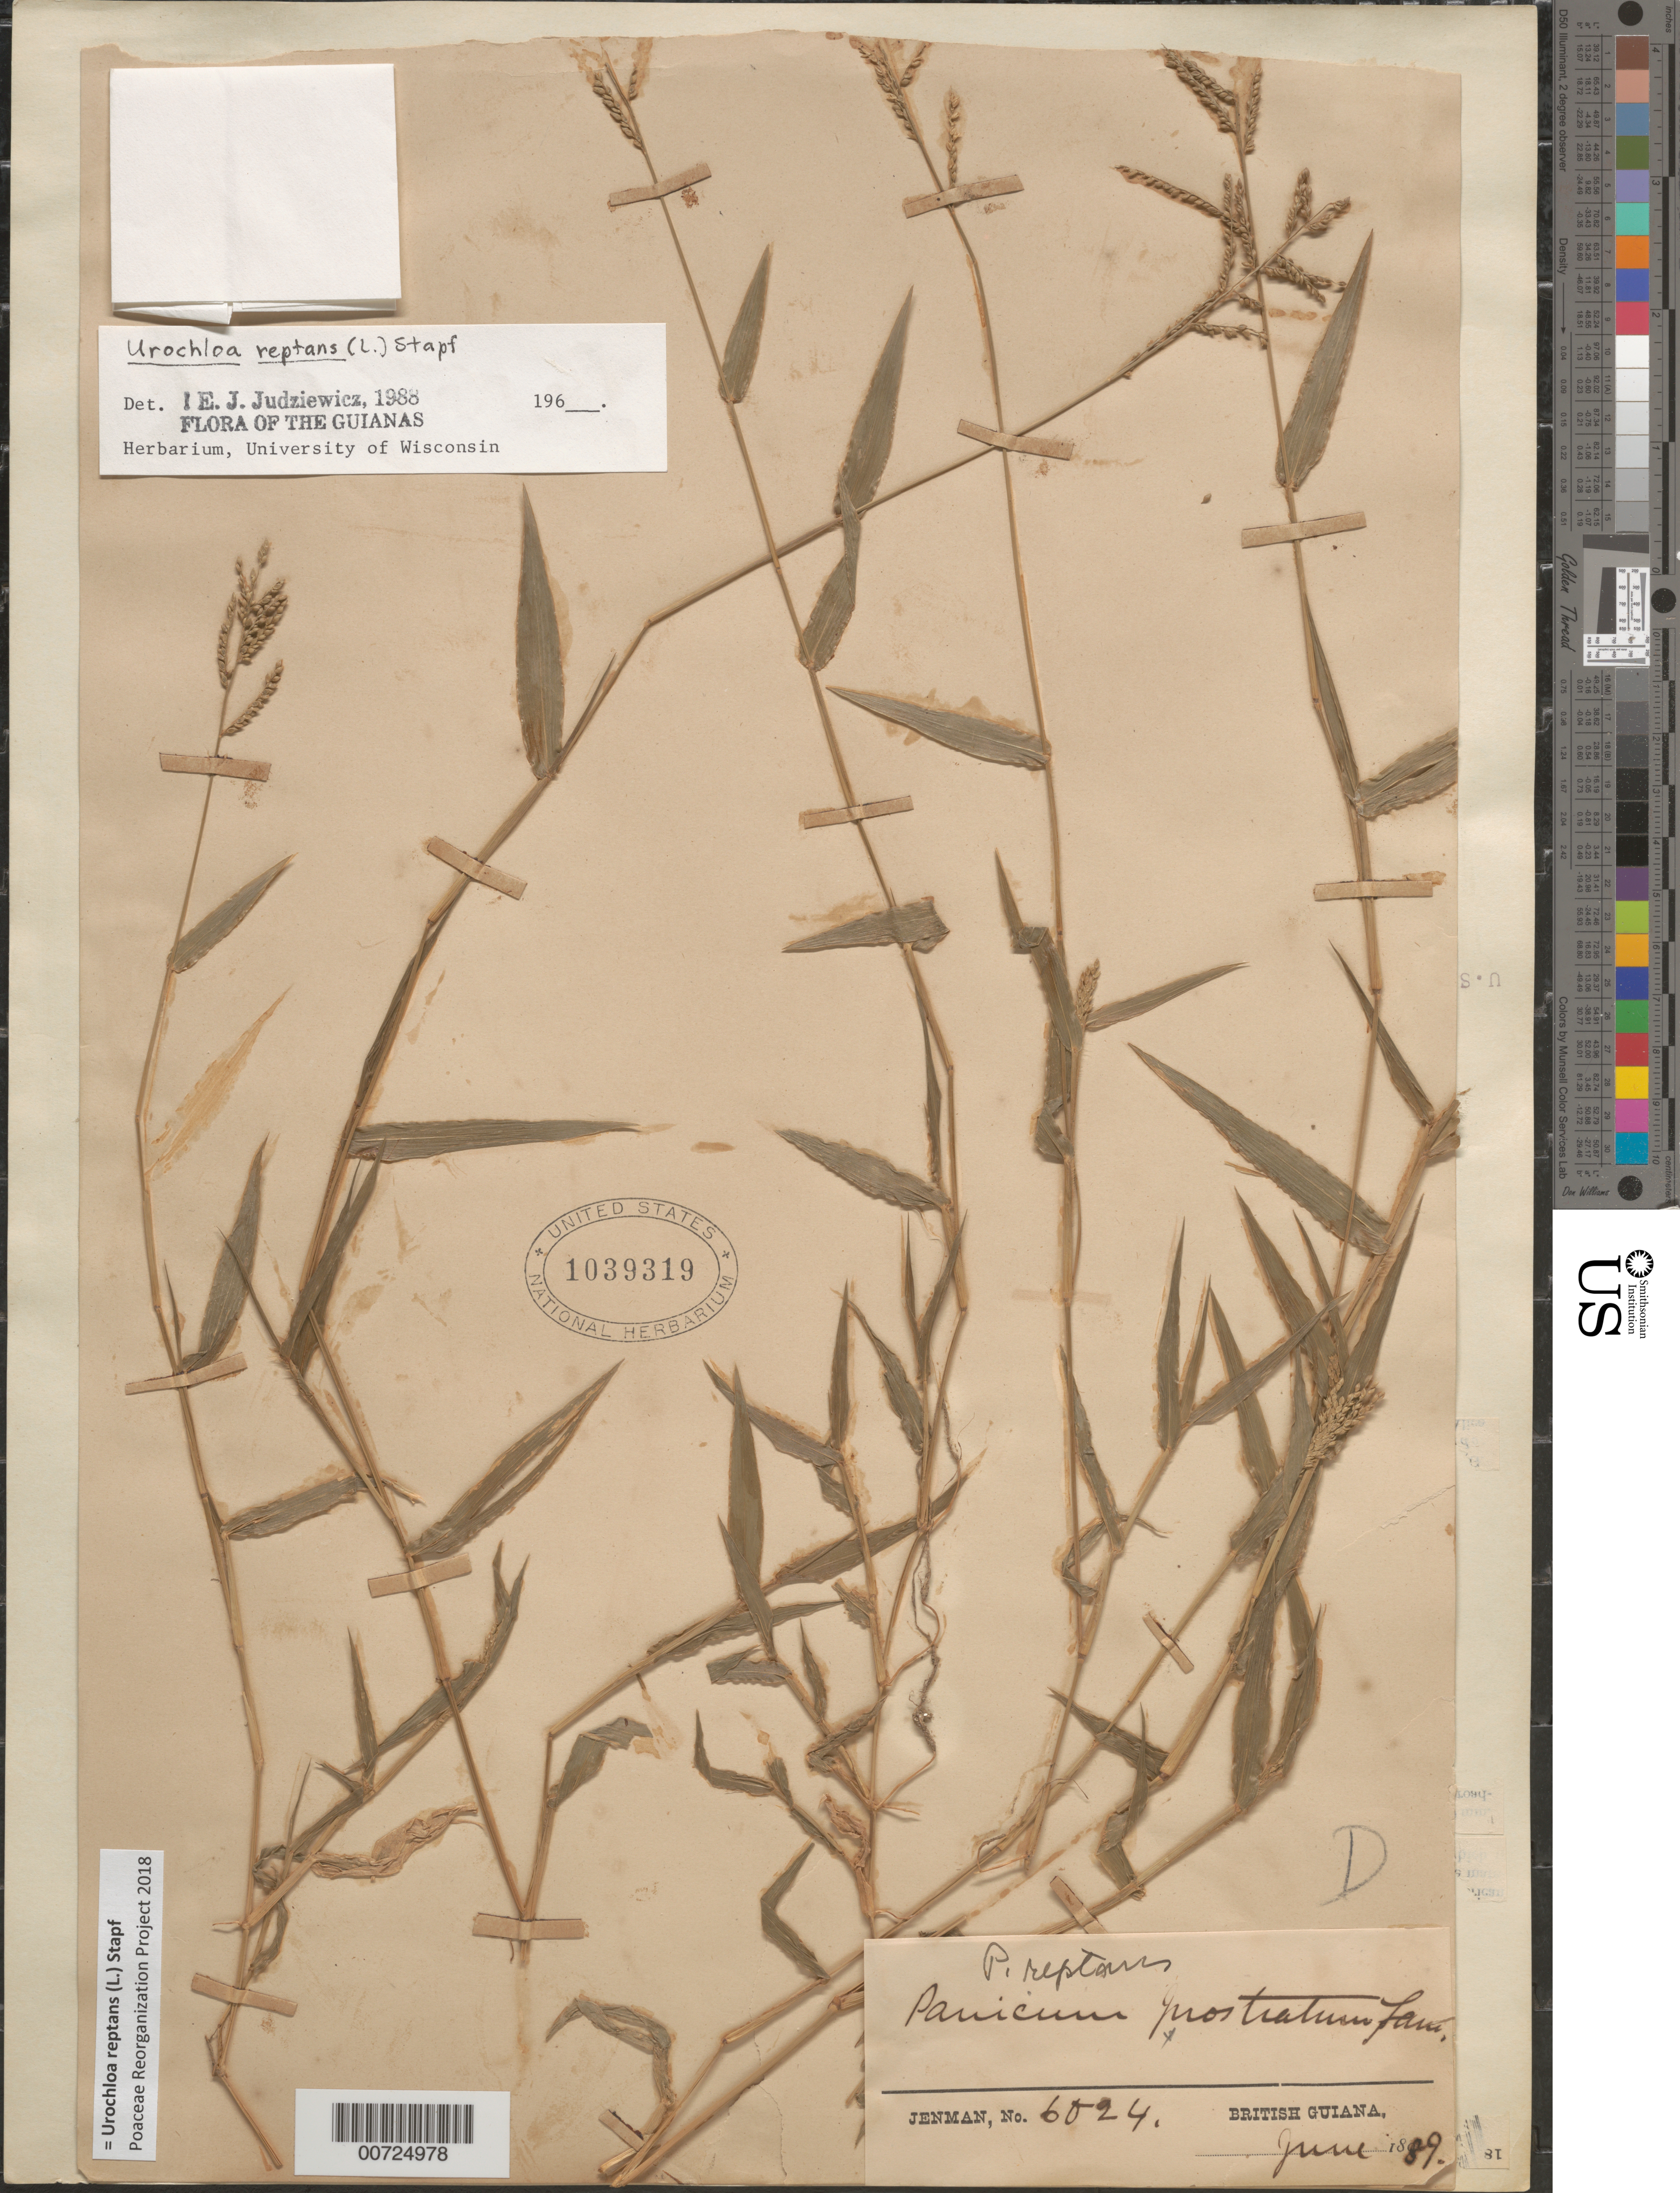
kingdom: Plantae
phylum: Tracheophyta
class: Liliopsida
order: Poales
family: Poaceae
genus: Urochloa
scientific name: Urochloa reptans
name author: (L.) Stapf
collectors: -. Jenman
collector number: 6024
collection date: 1889-06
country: Guyana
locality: British Guiana.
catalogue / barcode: US 1039319